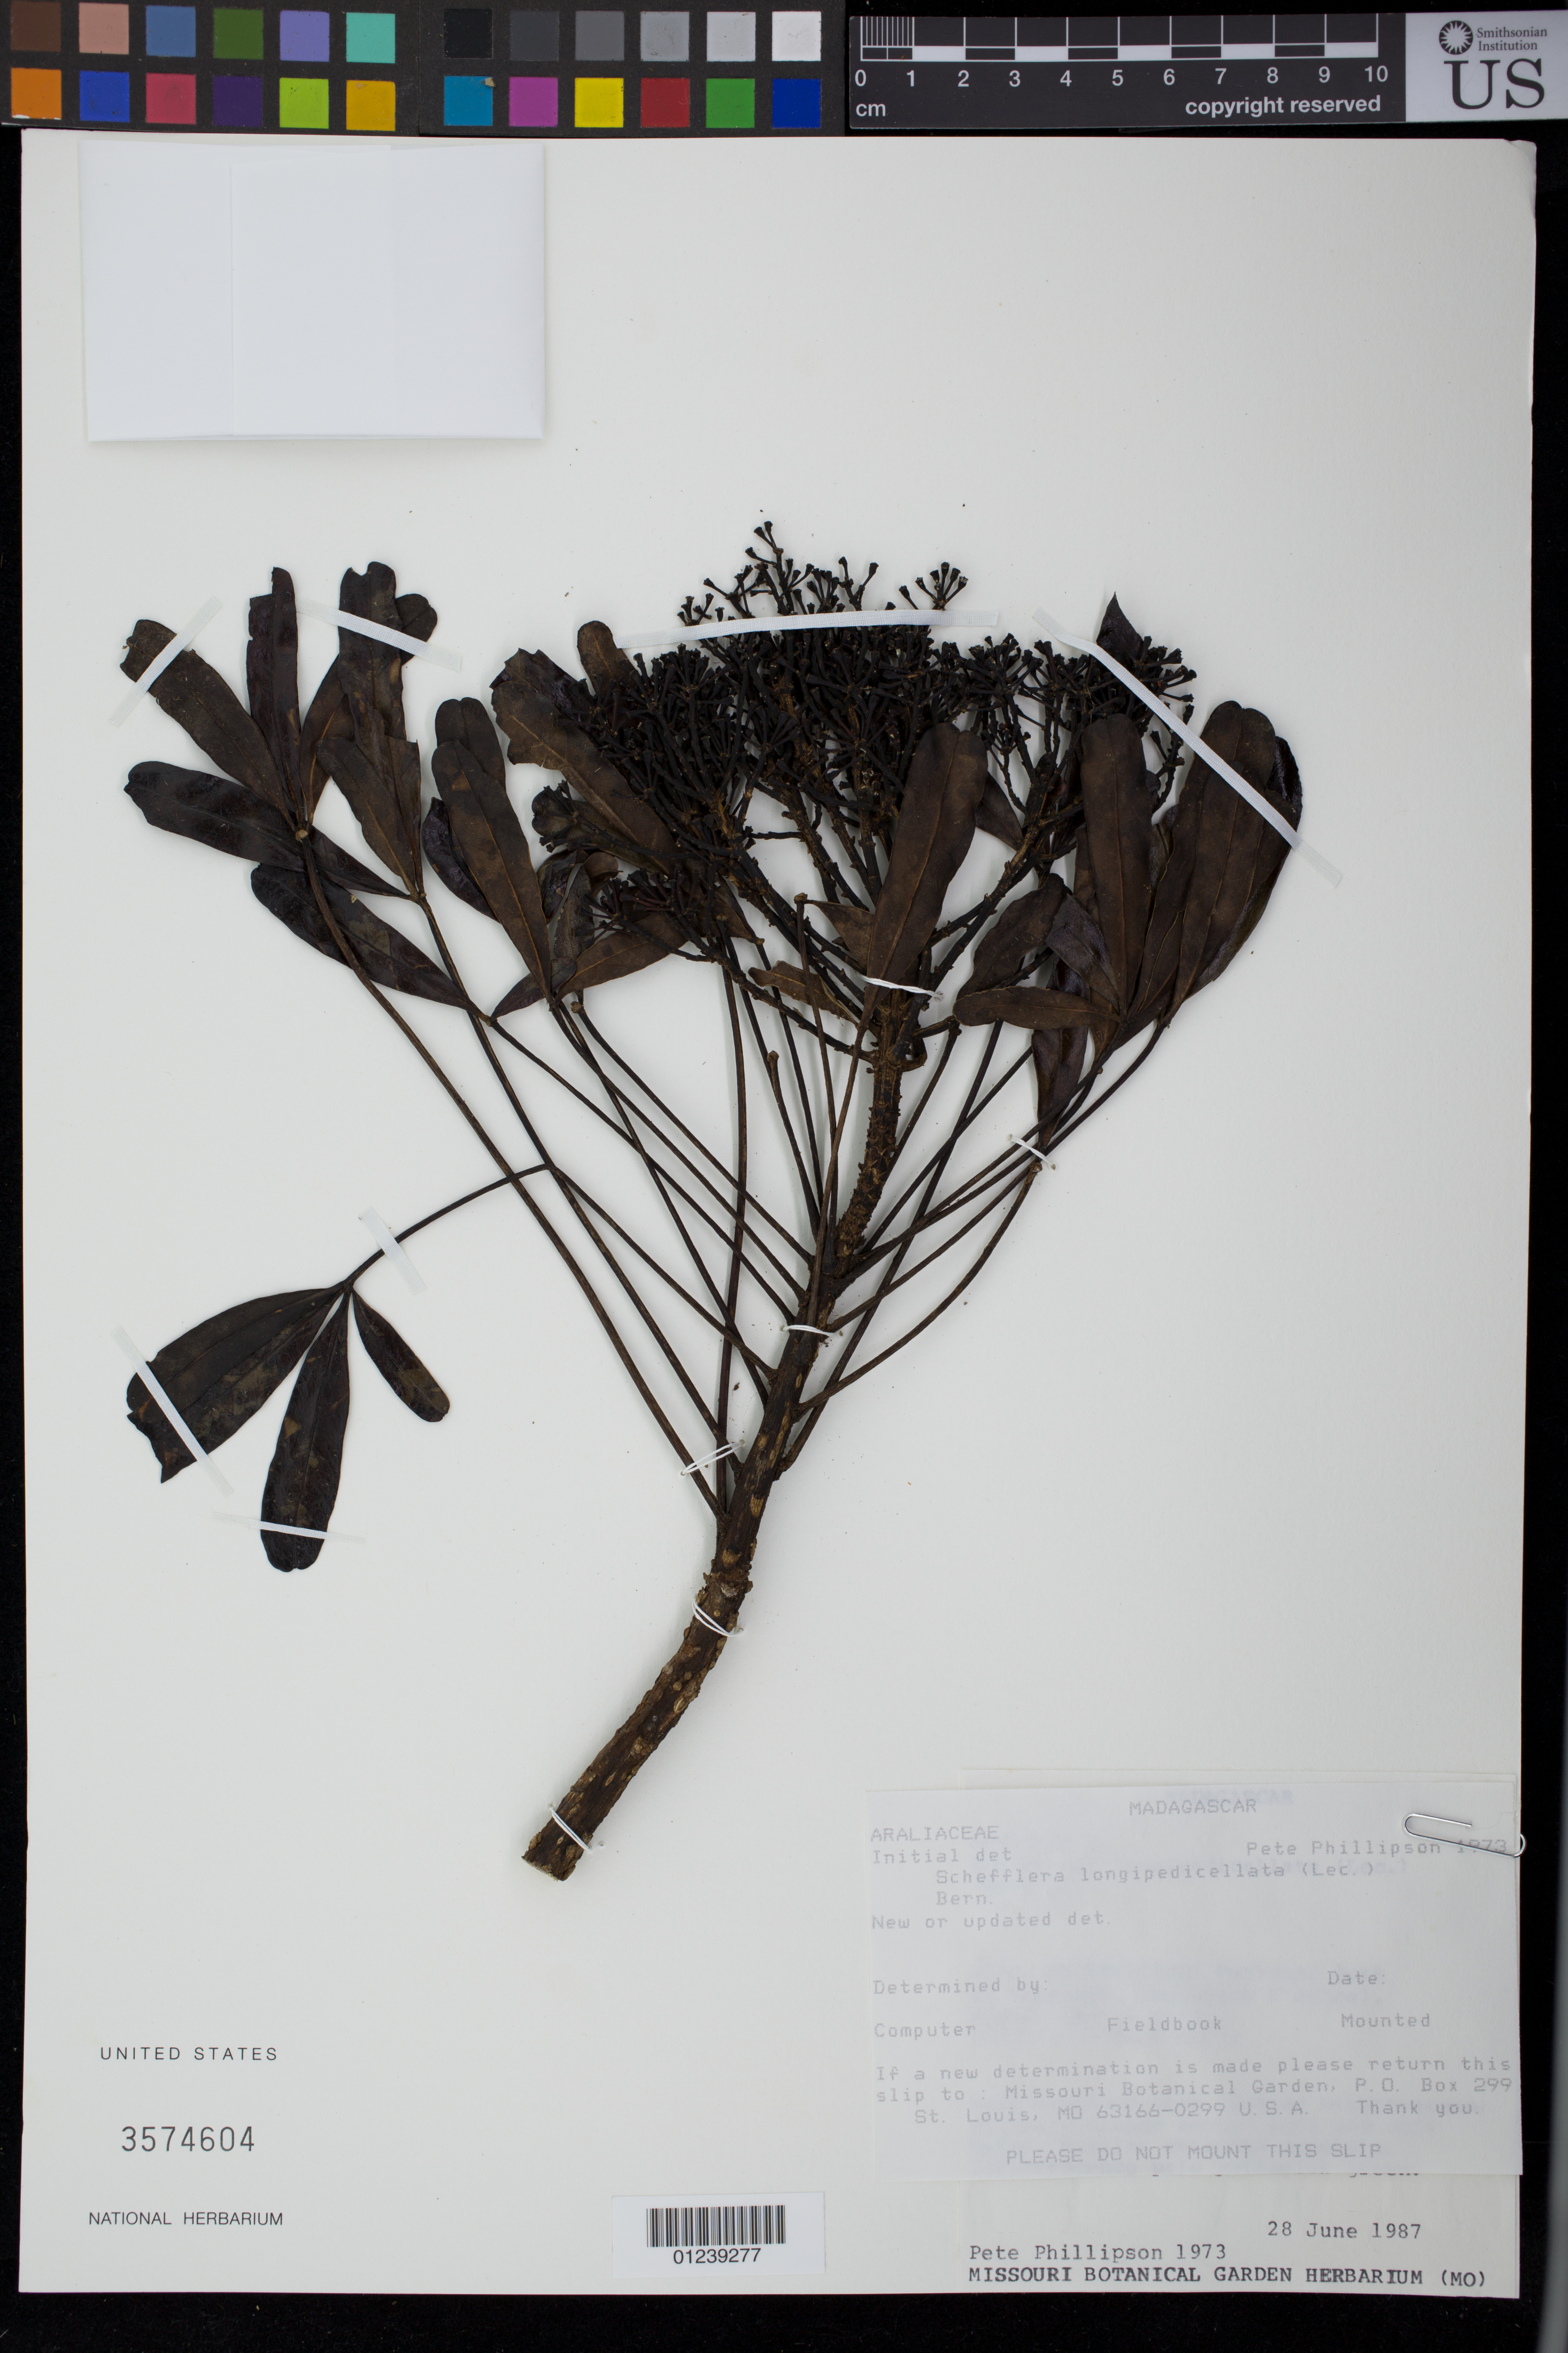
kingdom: Plantae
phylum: Tracheophyta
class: Magnoliopsida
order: Apiales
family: Araliaceae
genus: Schefflera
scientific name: Schefflera longipedicellata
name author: Bernardi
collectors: P. B. Phillipson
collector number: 1973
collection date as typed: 28 Jun 1987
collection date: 1987-06-28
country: Madagascar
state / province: Diana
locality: National Park of Ambohitra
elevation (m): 900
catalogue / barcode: US 3574604